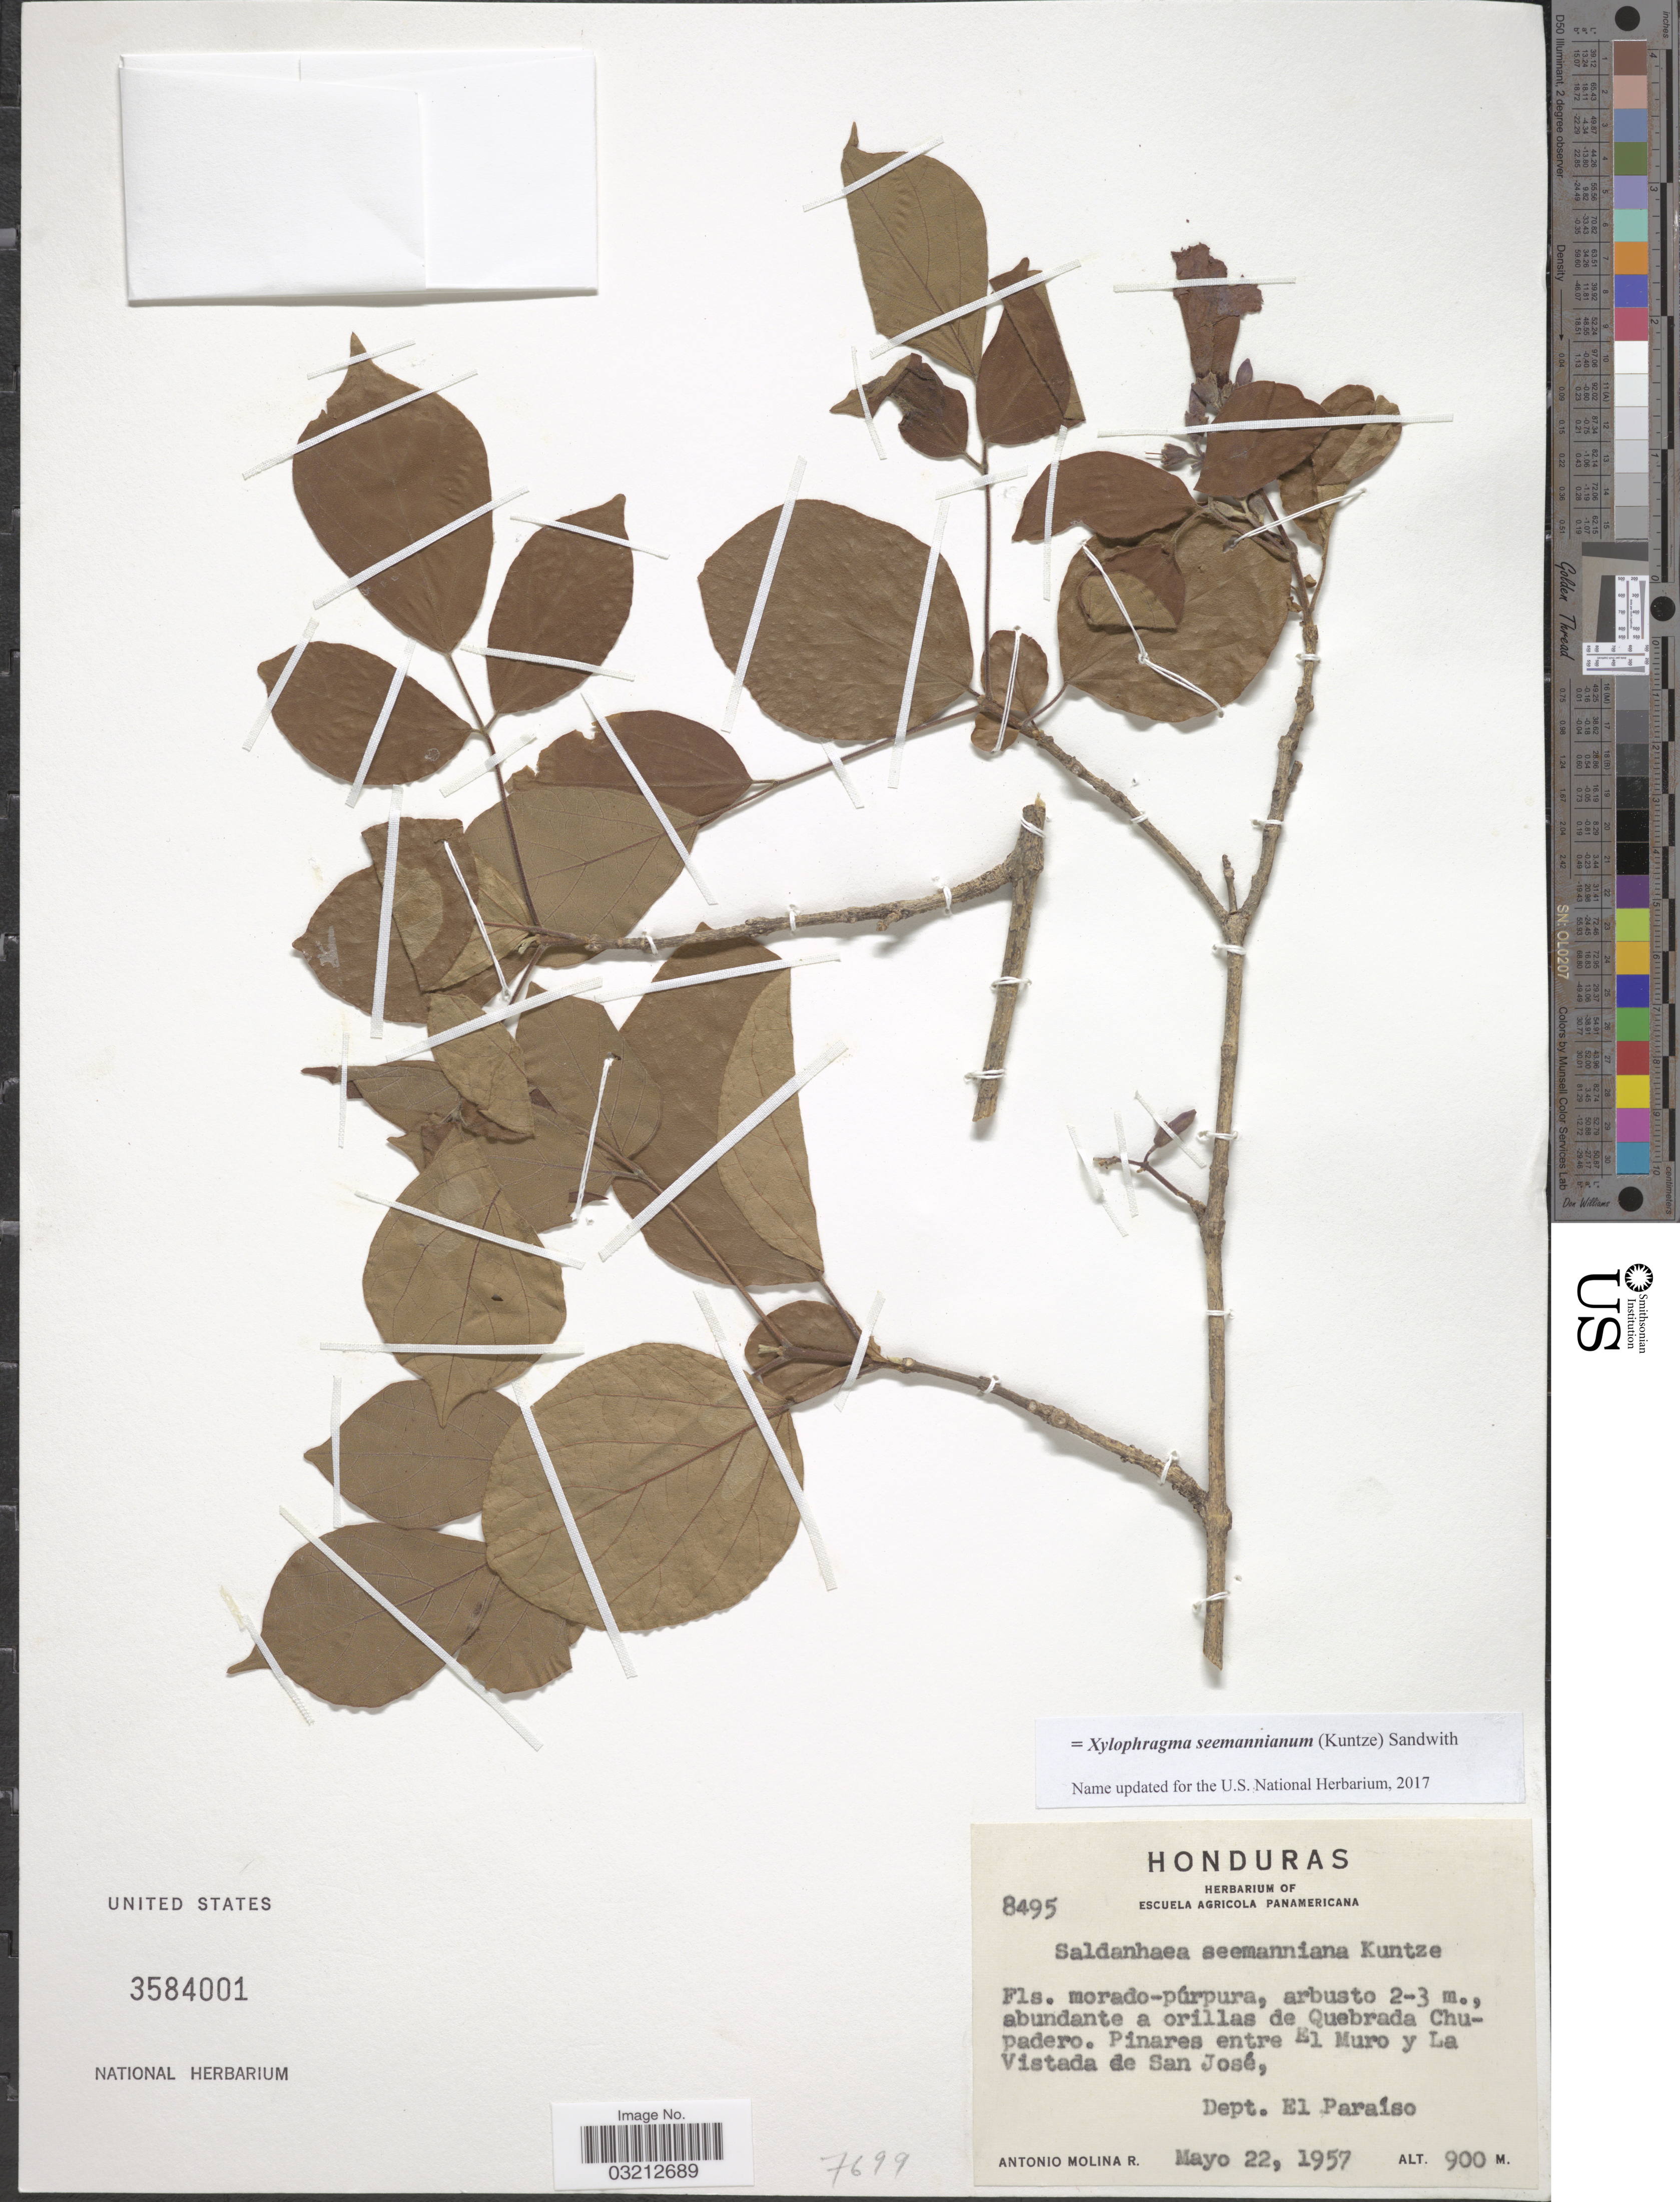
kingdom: Plantae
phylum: Tracheophyta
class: Magnoliopsida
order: Lamiales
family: Bignoniaceae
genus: Xylophragma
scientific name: Xylophragma seemannianum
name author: (Kuntze) Sandwith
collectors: A. Molina R.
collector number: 8495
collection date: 1957-05-22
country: Honduras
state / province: El Paraíso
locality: Pinares entre El Muro y La Vistada de San José, Dept. El Paraíso.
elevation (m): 900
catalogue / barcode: US 3584001